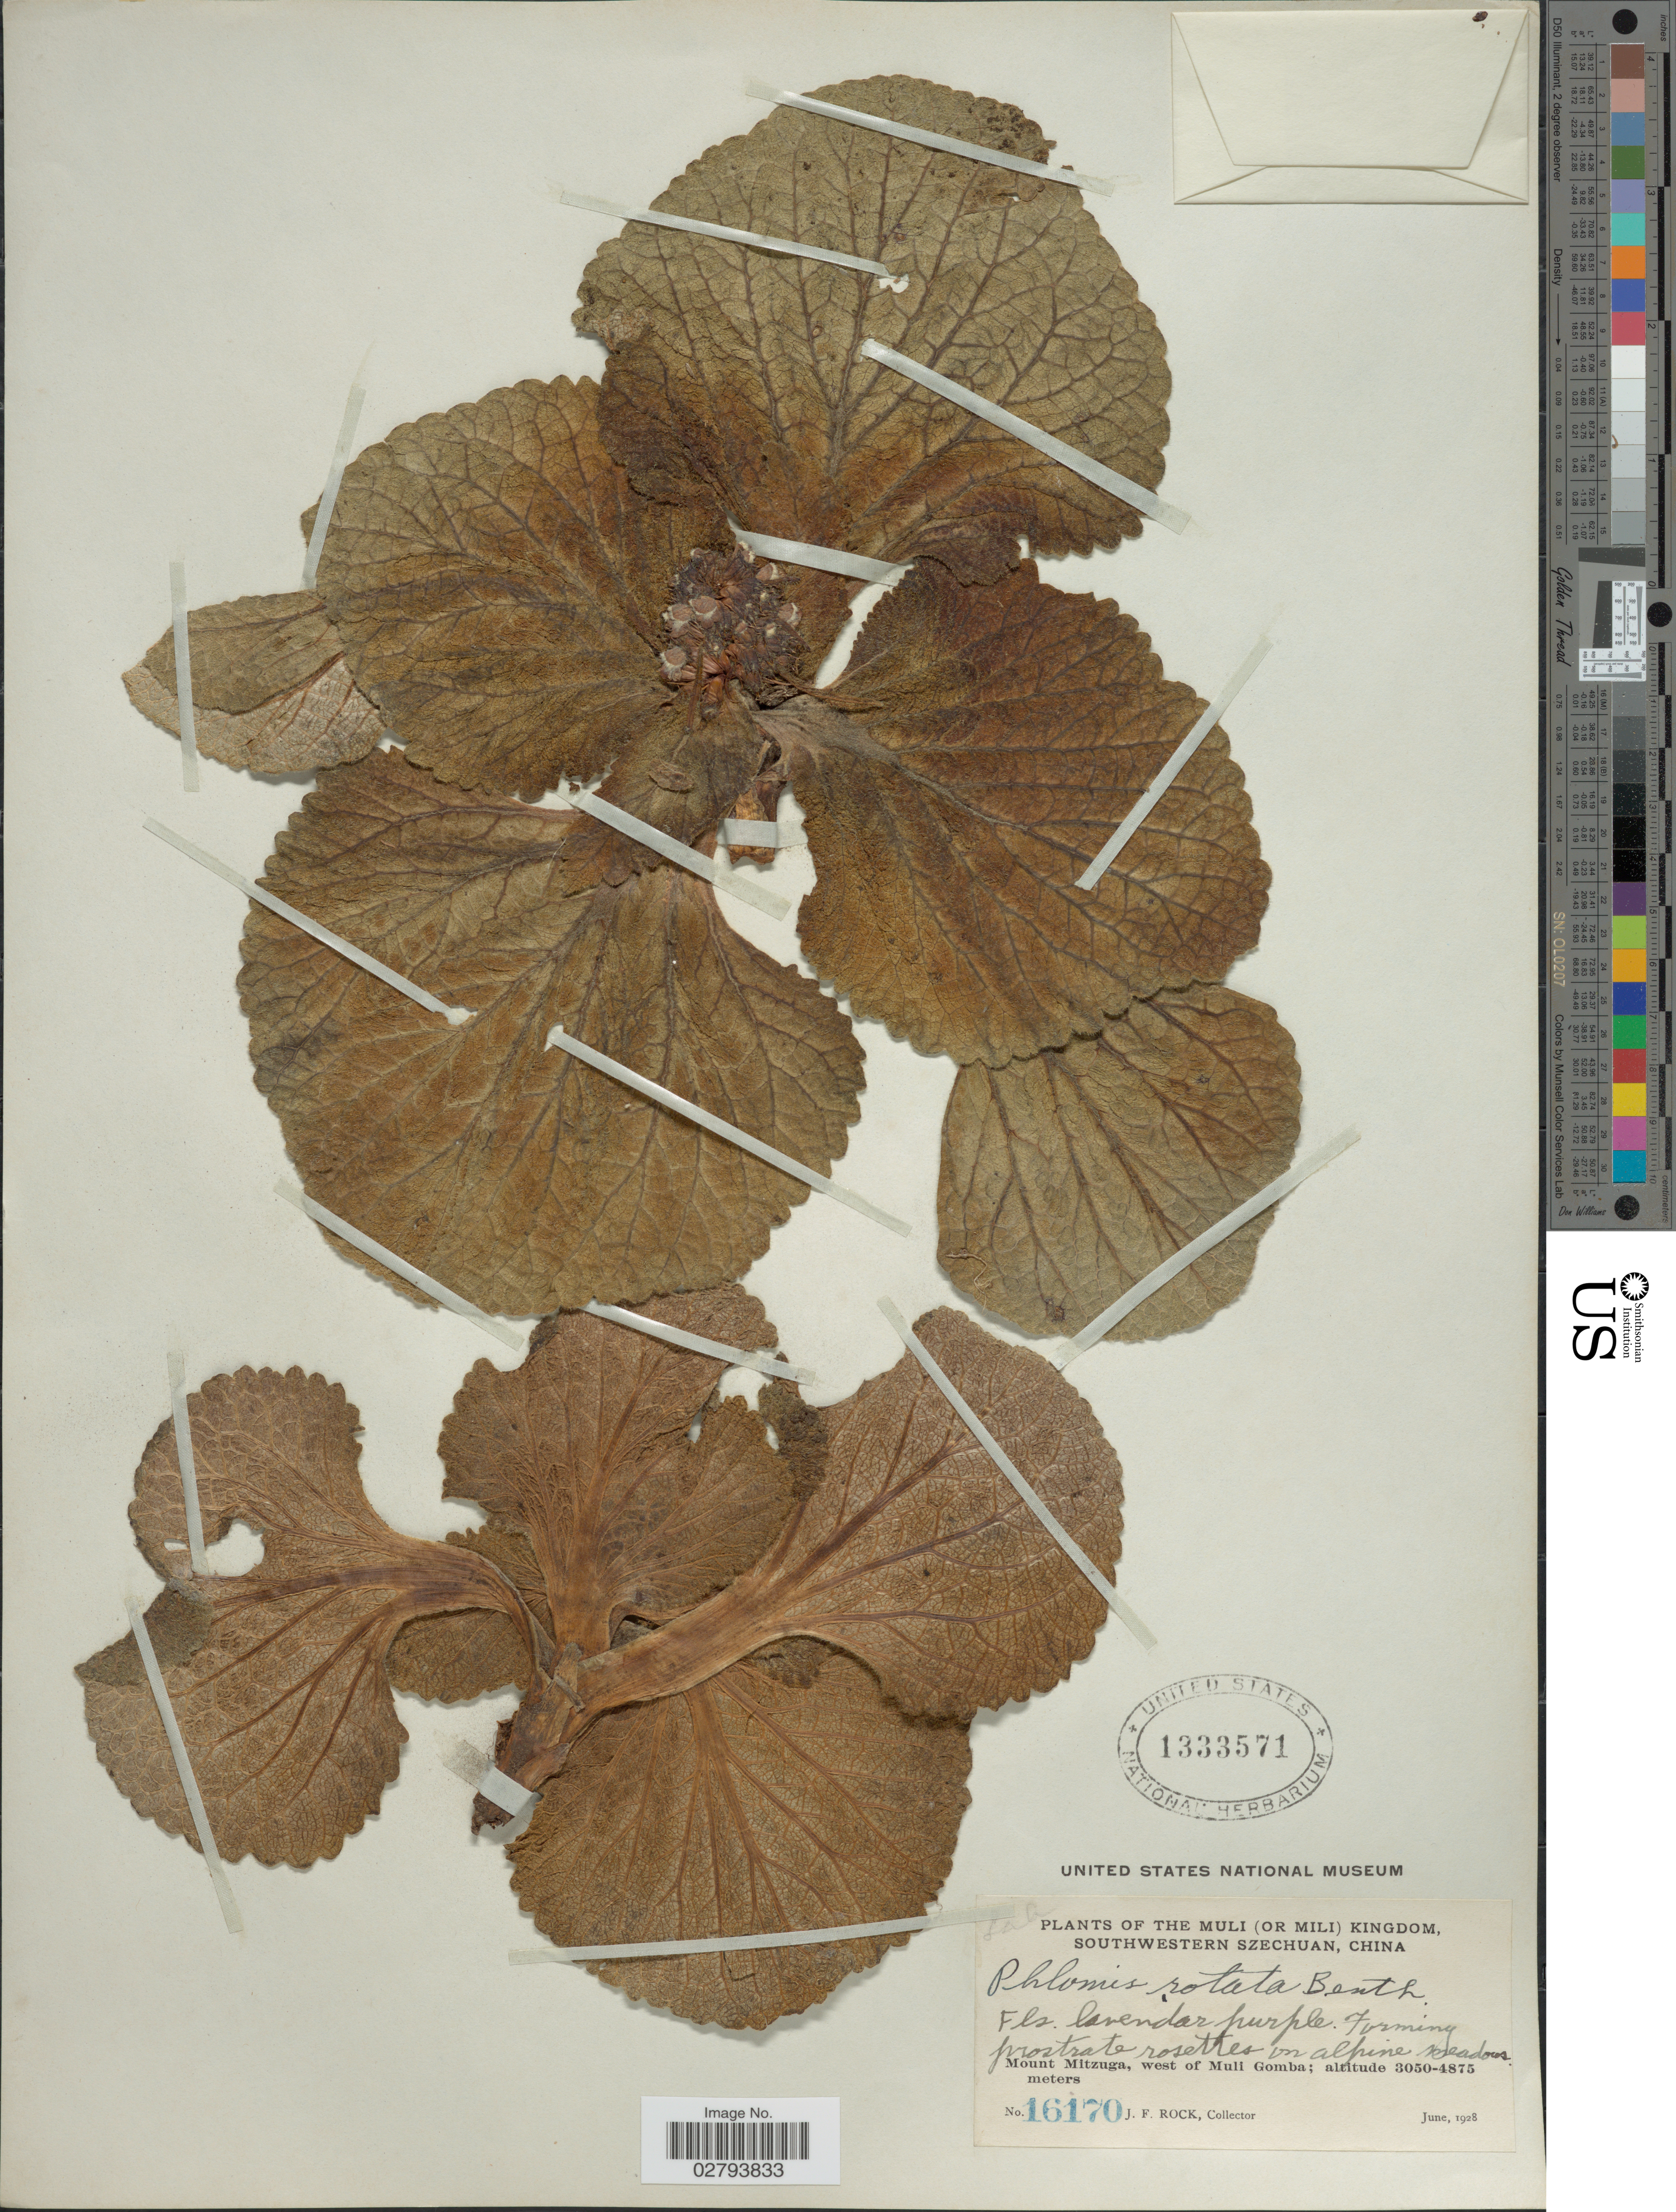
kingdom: Plantae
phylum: Tracheophyta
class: Magnoliopsida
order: Lamiales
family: Lamiaceae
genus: Phlomoides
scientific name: Phlomoides rotata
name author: (Benth. & Hook. f.) Mathiesen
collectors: J. Rock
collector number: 16170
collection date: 1928-06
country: China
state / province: Sichuan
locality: The Muli (or Mili) Kingdom, Southwestern Szechuan, Mount Mitzunga, west of Muli Gomba.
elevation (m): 3050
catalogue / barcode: US 1333571